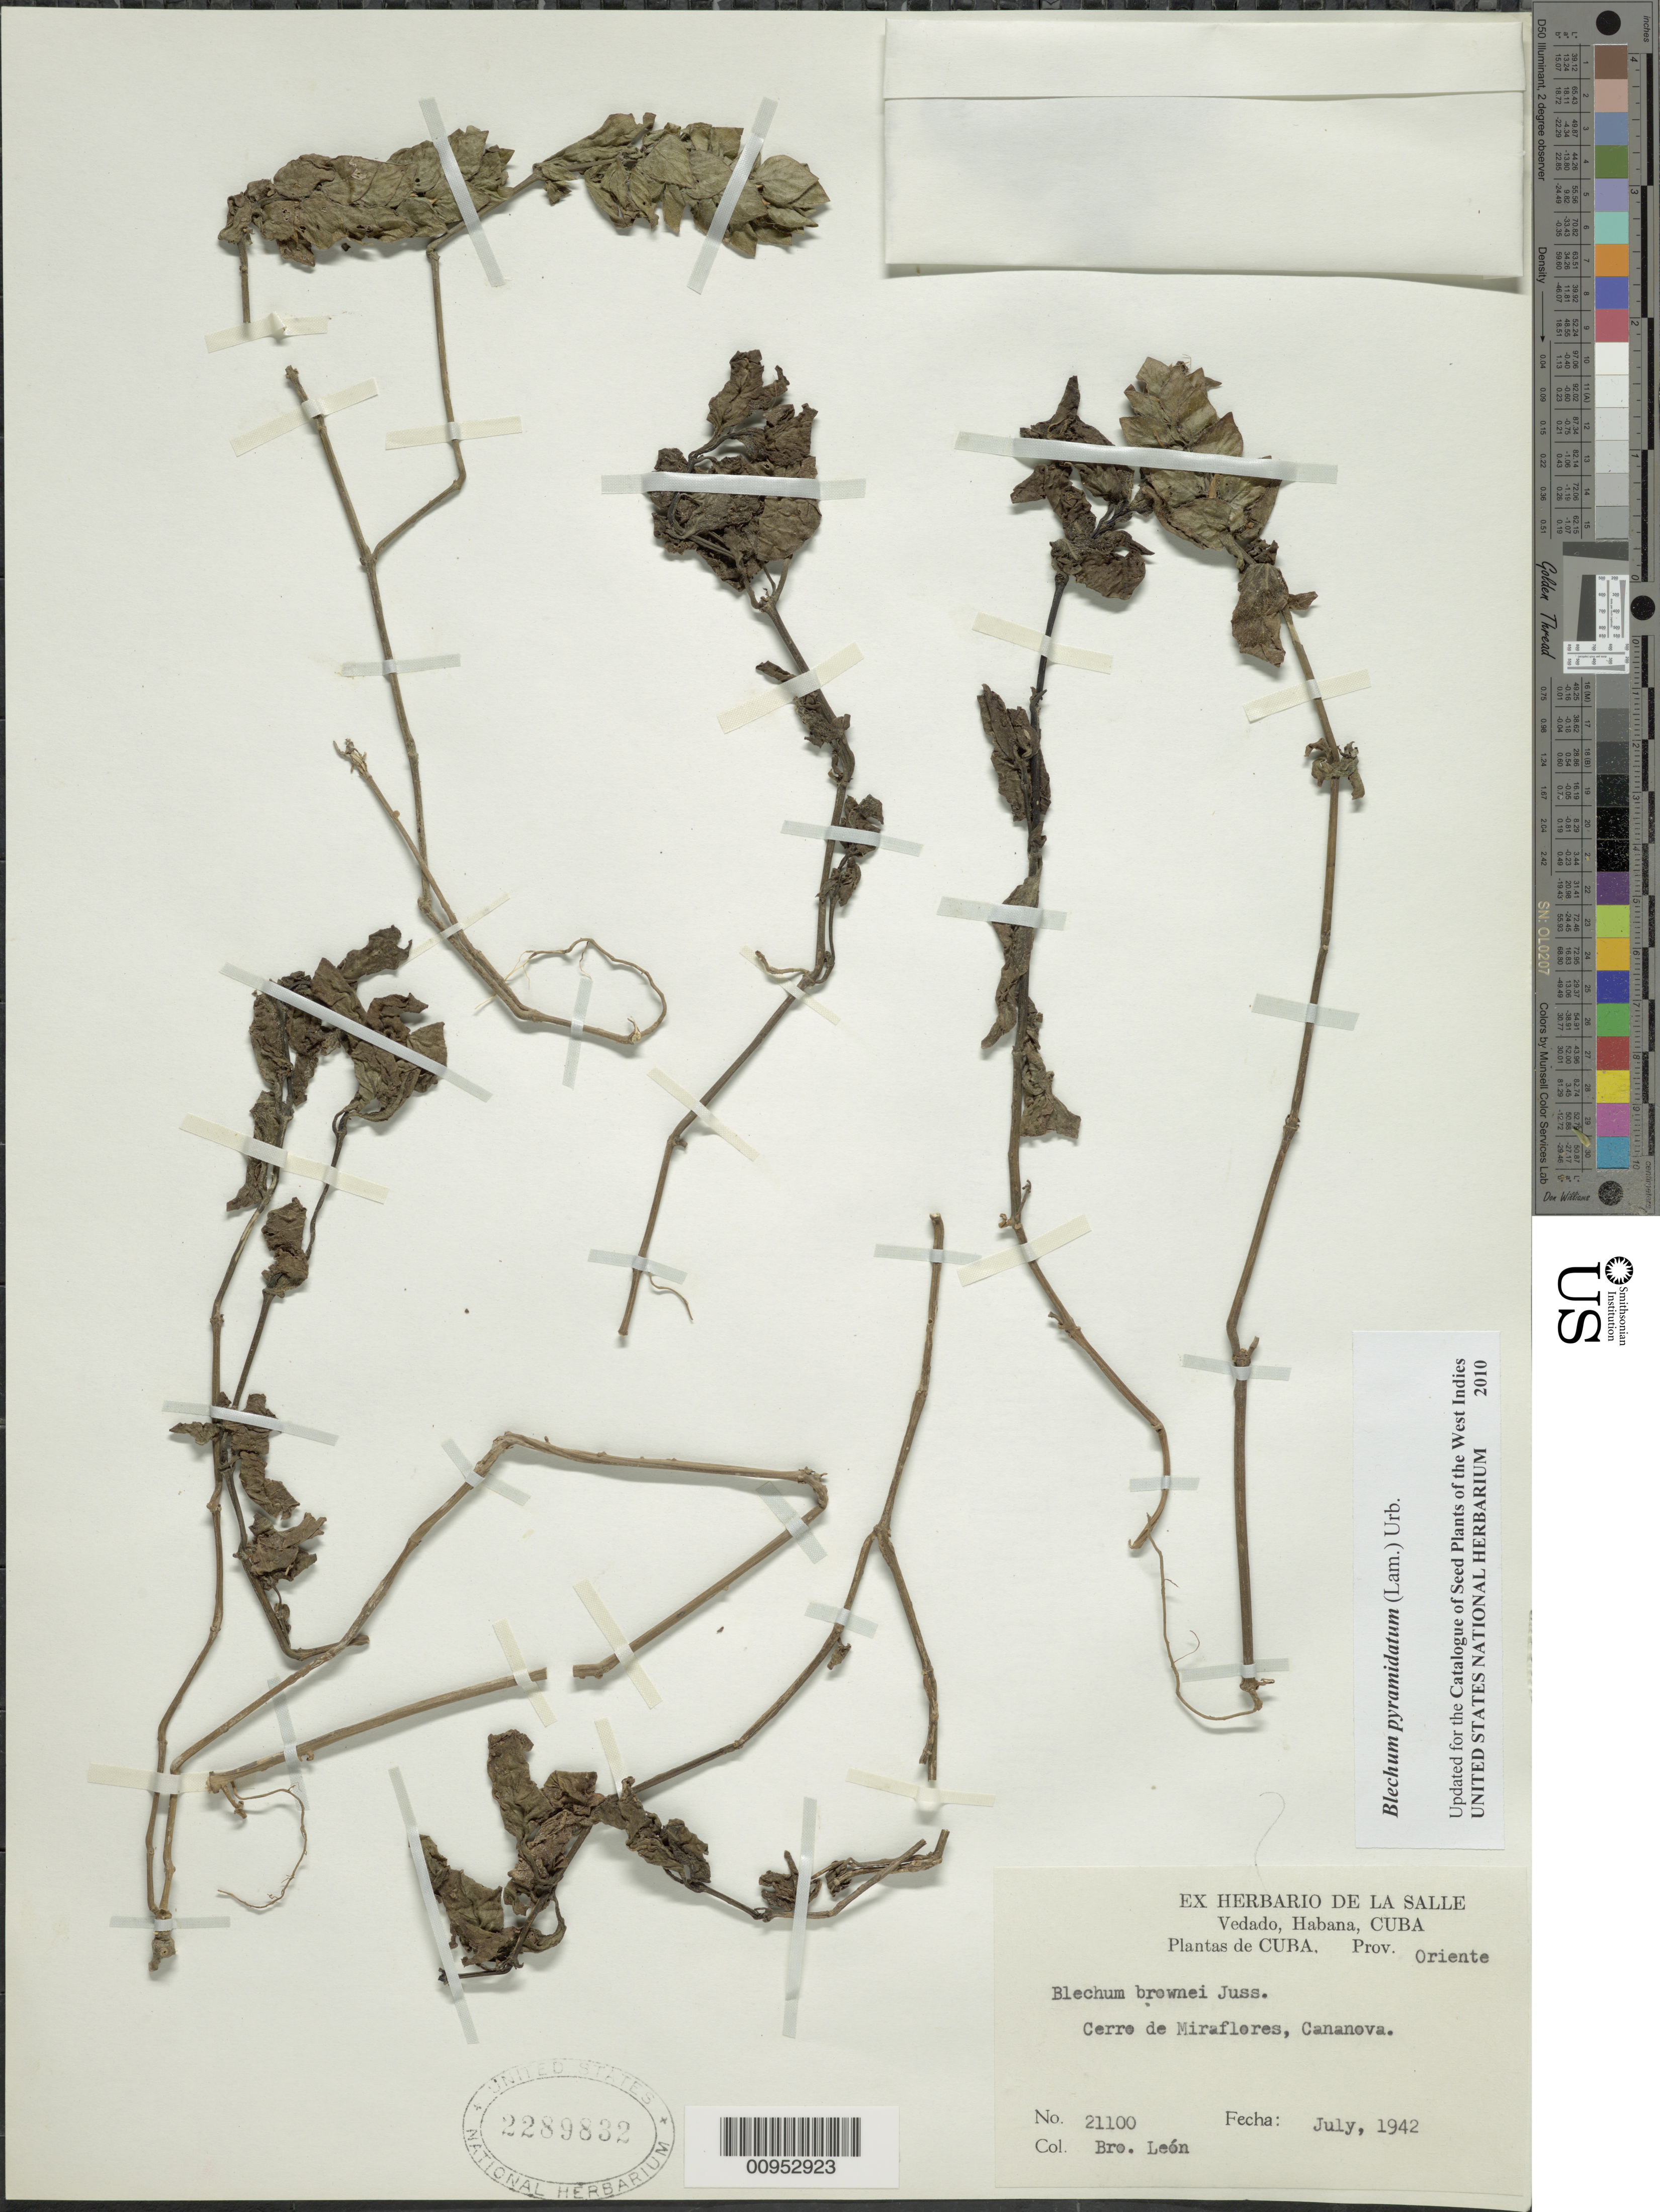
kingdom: Plantae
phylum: Tracheophyta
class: Magnoliopsida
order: Lamiales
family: Acanthaceae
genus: Blechum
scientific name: Blechum pyramidatum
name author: (Lam.) Urb.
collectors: Bro. León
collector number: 21100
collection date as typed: Jul 1942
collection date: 1942-07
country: Cuba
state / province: Oriente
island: Cuba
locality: Cerro de Miraflores, Cananova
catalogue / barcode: US 2289832